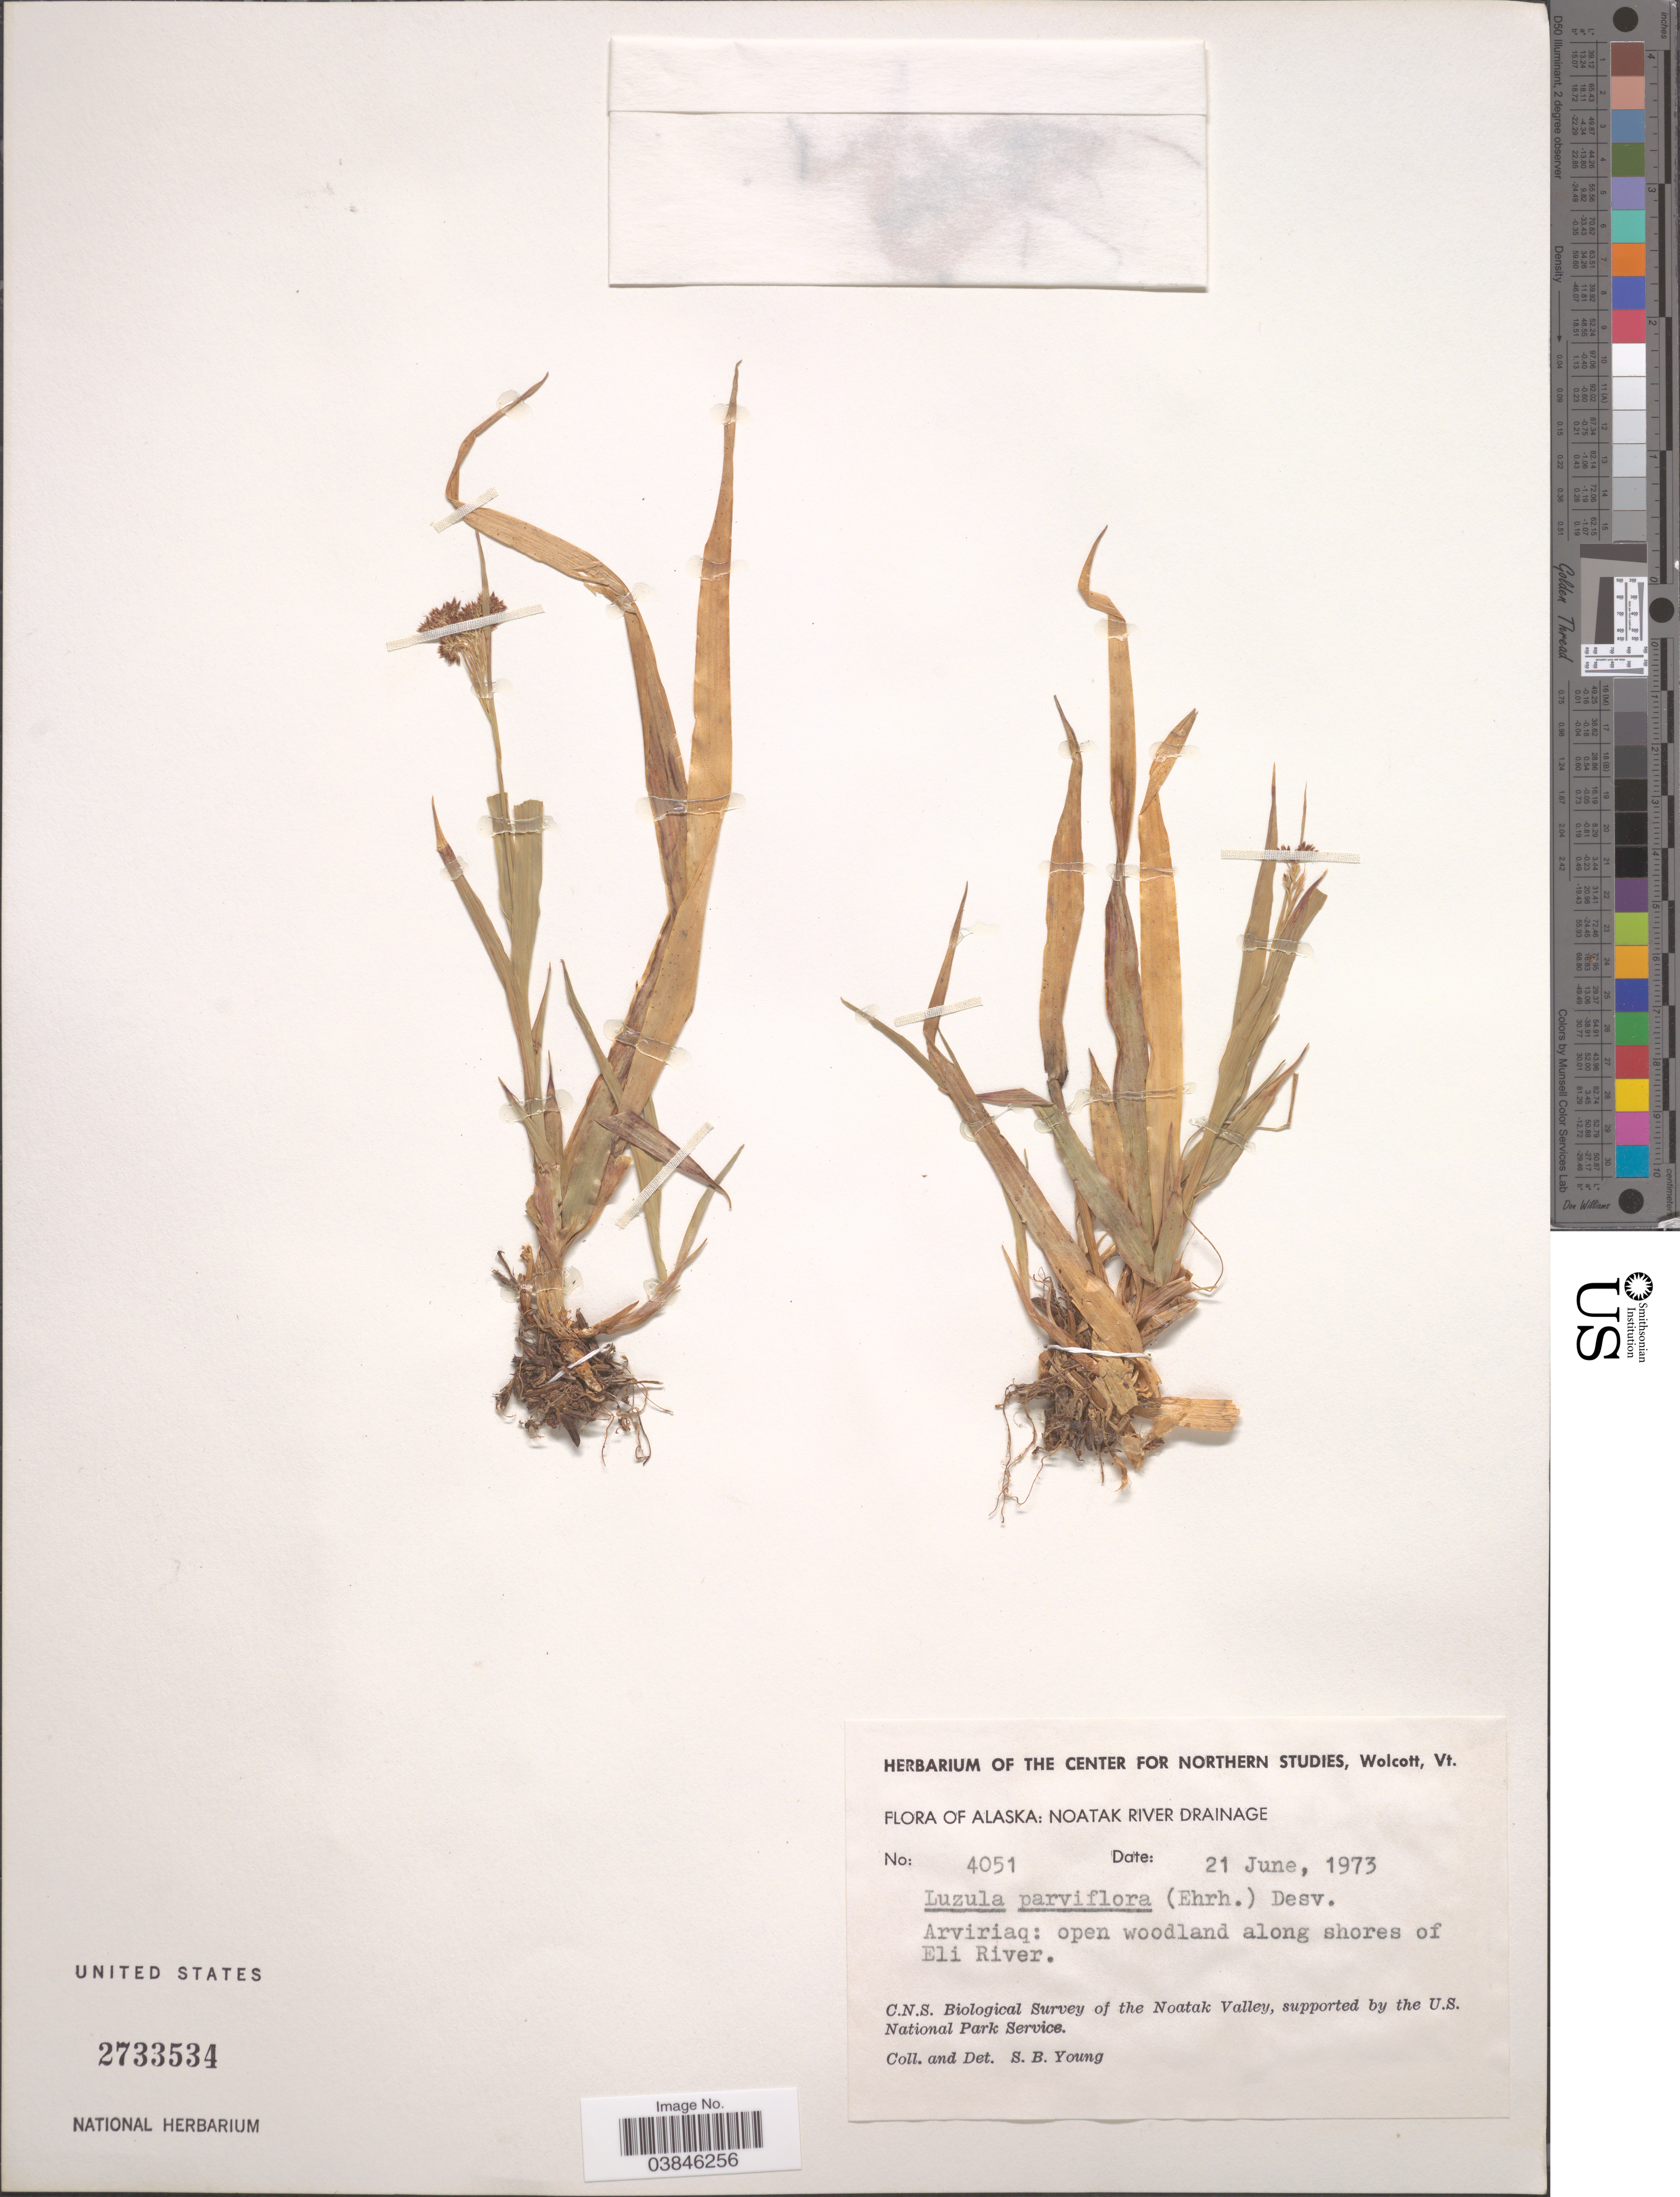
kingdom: Plantae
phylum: Tracheophyta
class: Liliopsida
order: Poales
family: Juncaceae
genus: Luzula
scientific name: Luzula parviflora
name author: (Ehrh.) Desv.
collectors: S. Young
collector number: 4051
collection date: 1973-06-21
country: United States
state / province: Alaska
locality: Noatak River Drainage. Arviriaq: open woodland along shores of Eli River.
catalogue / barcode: US 2733534